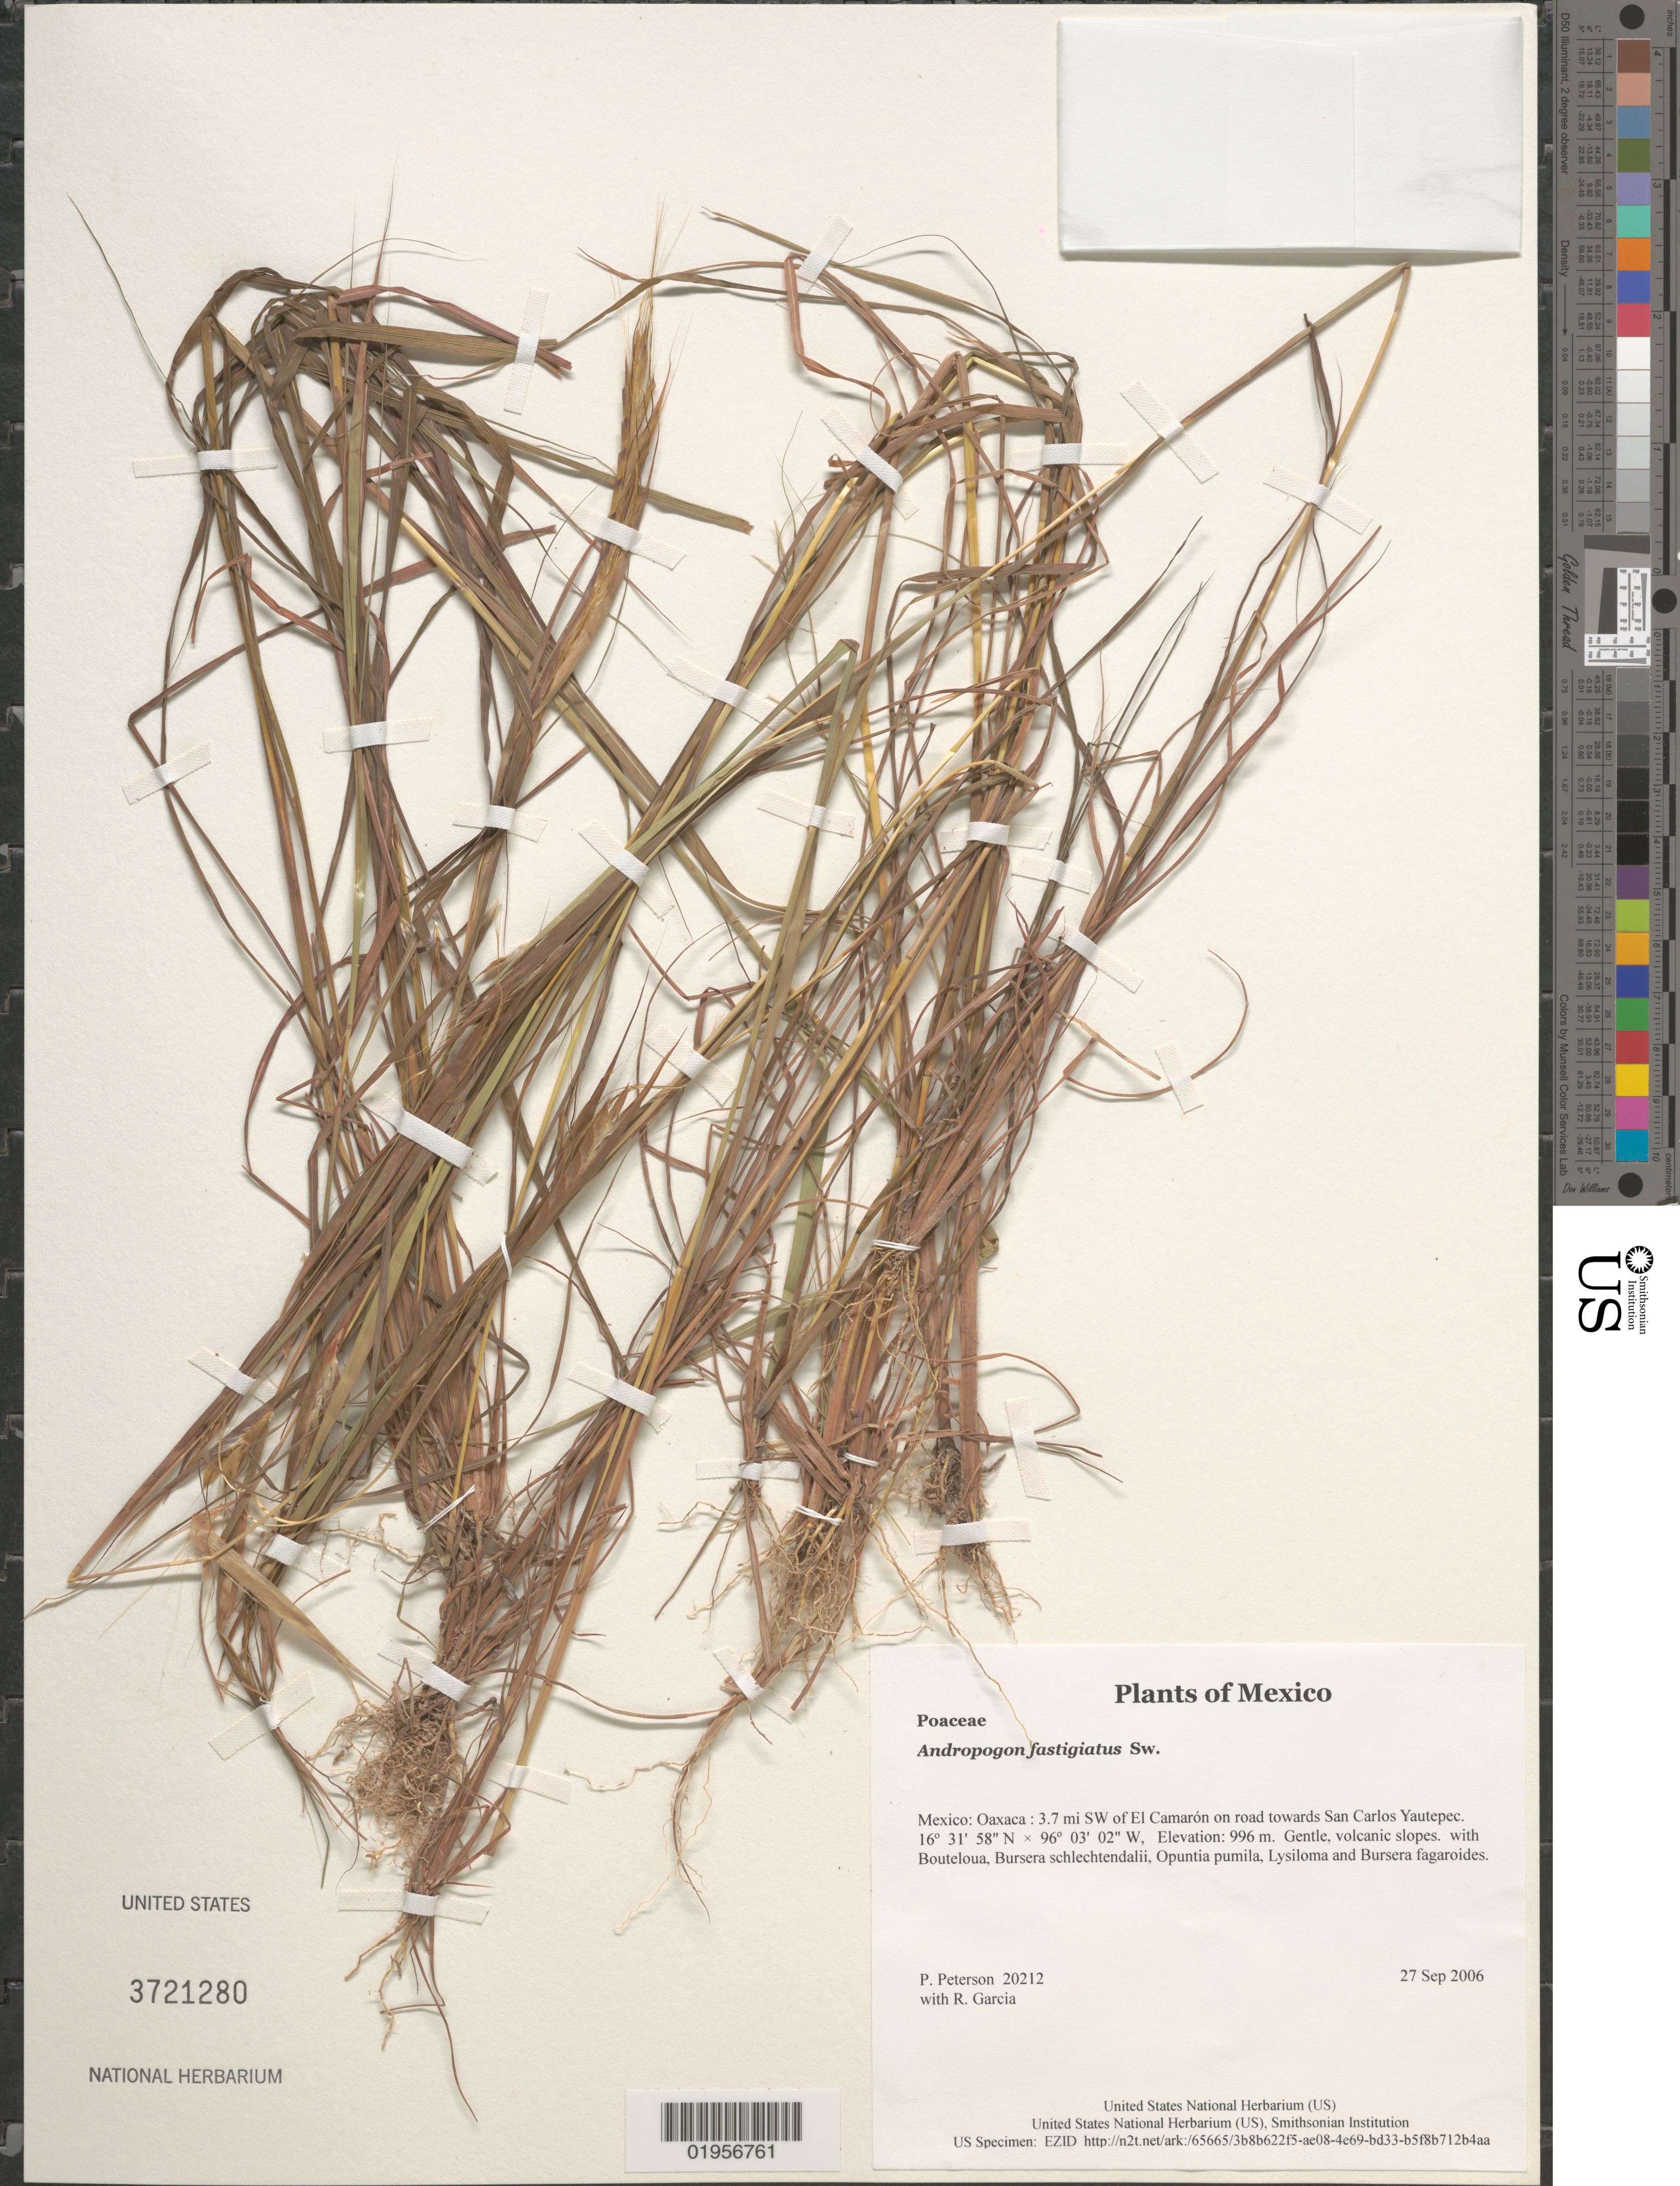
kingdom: Plantae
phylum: Tracheophyta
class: Liliopsida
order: Poales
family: Poaceae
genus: Andropogon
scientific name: Andropogon fastigiatus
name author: Sw.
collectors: P. M. Peterson & R. Garcia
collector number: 20212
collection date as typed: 27 Sep 2006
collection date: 2006-09-27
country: Mexico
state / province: Oaxaca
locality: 3.7 mi SW of El Camarón on road towards San Carlos Yautepec.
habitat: Gentle, volcanic slopes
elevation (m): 996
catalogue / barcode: US 3721280